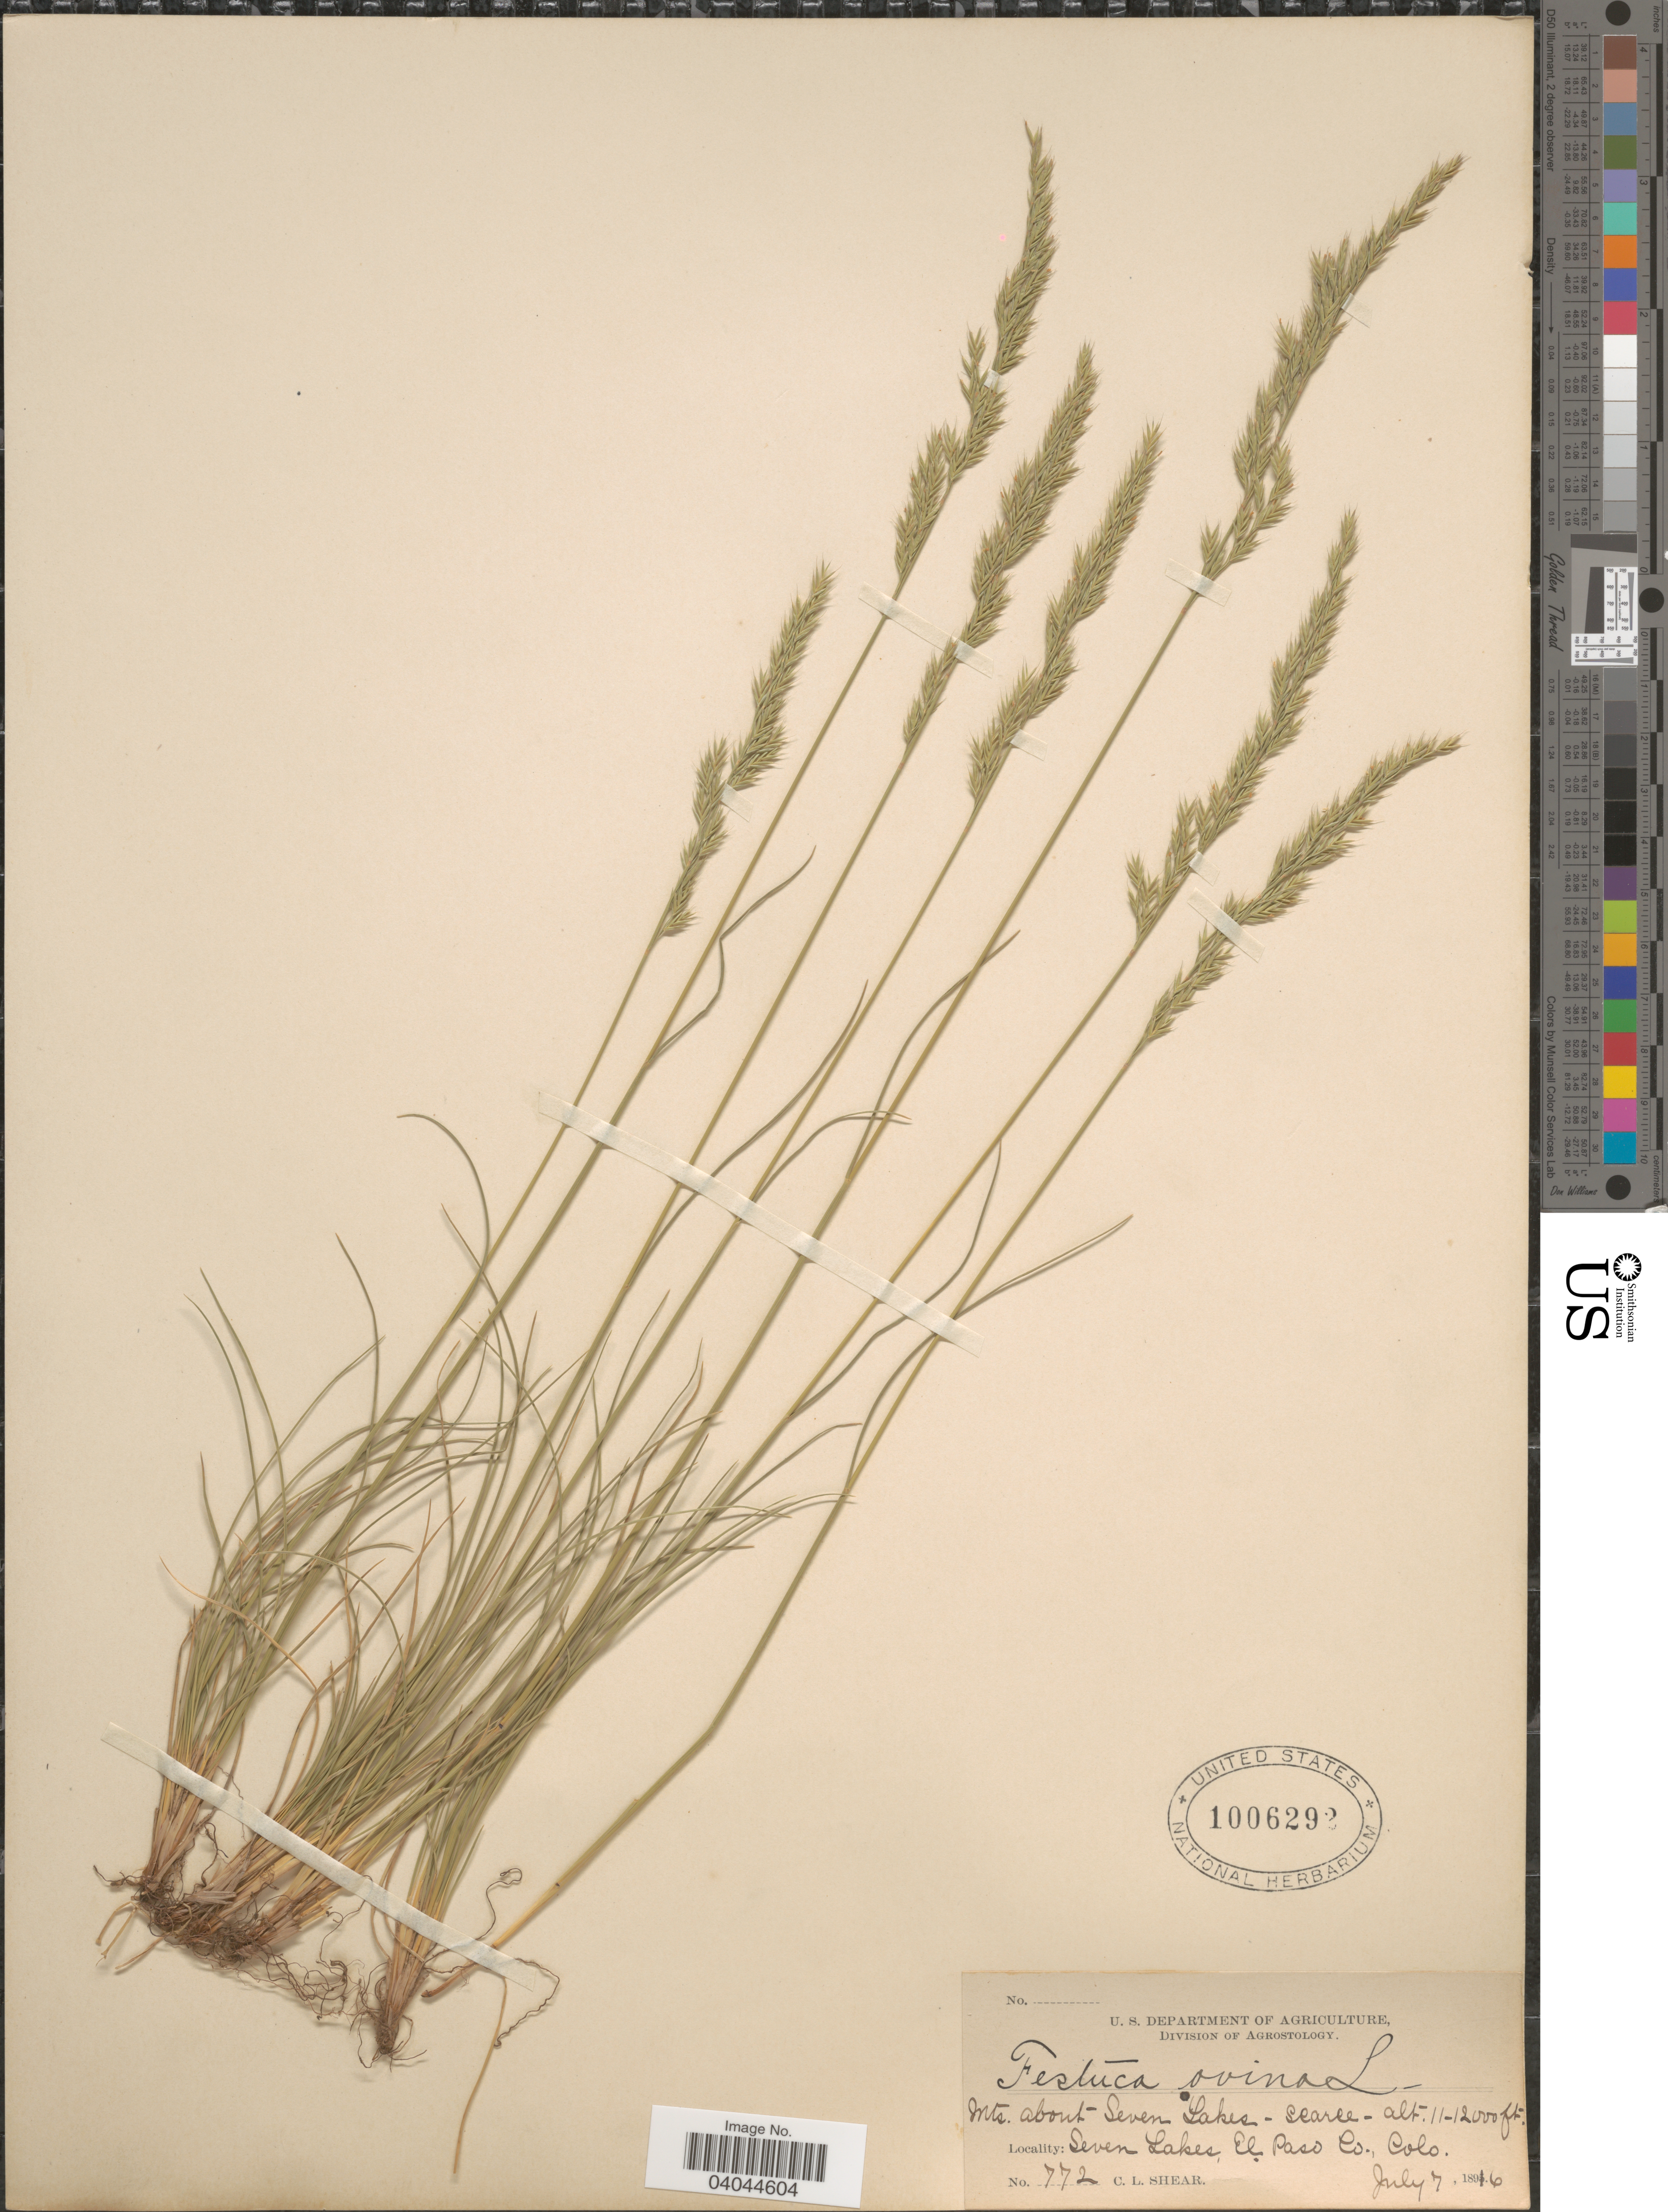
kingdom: Plantae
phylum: Tracheophyta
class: Liliopsida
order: Poales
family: Poaceae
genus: Festuca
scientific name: Festuca ovina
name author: L.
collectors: C. L. Shear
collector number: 772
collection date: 1896-07-07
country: United States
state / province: Colorado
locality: Mts. about Seven Lakes. Seven Lakes, El Paso Co.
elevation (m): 3353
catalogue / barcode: US 1006292